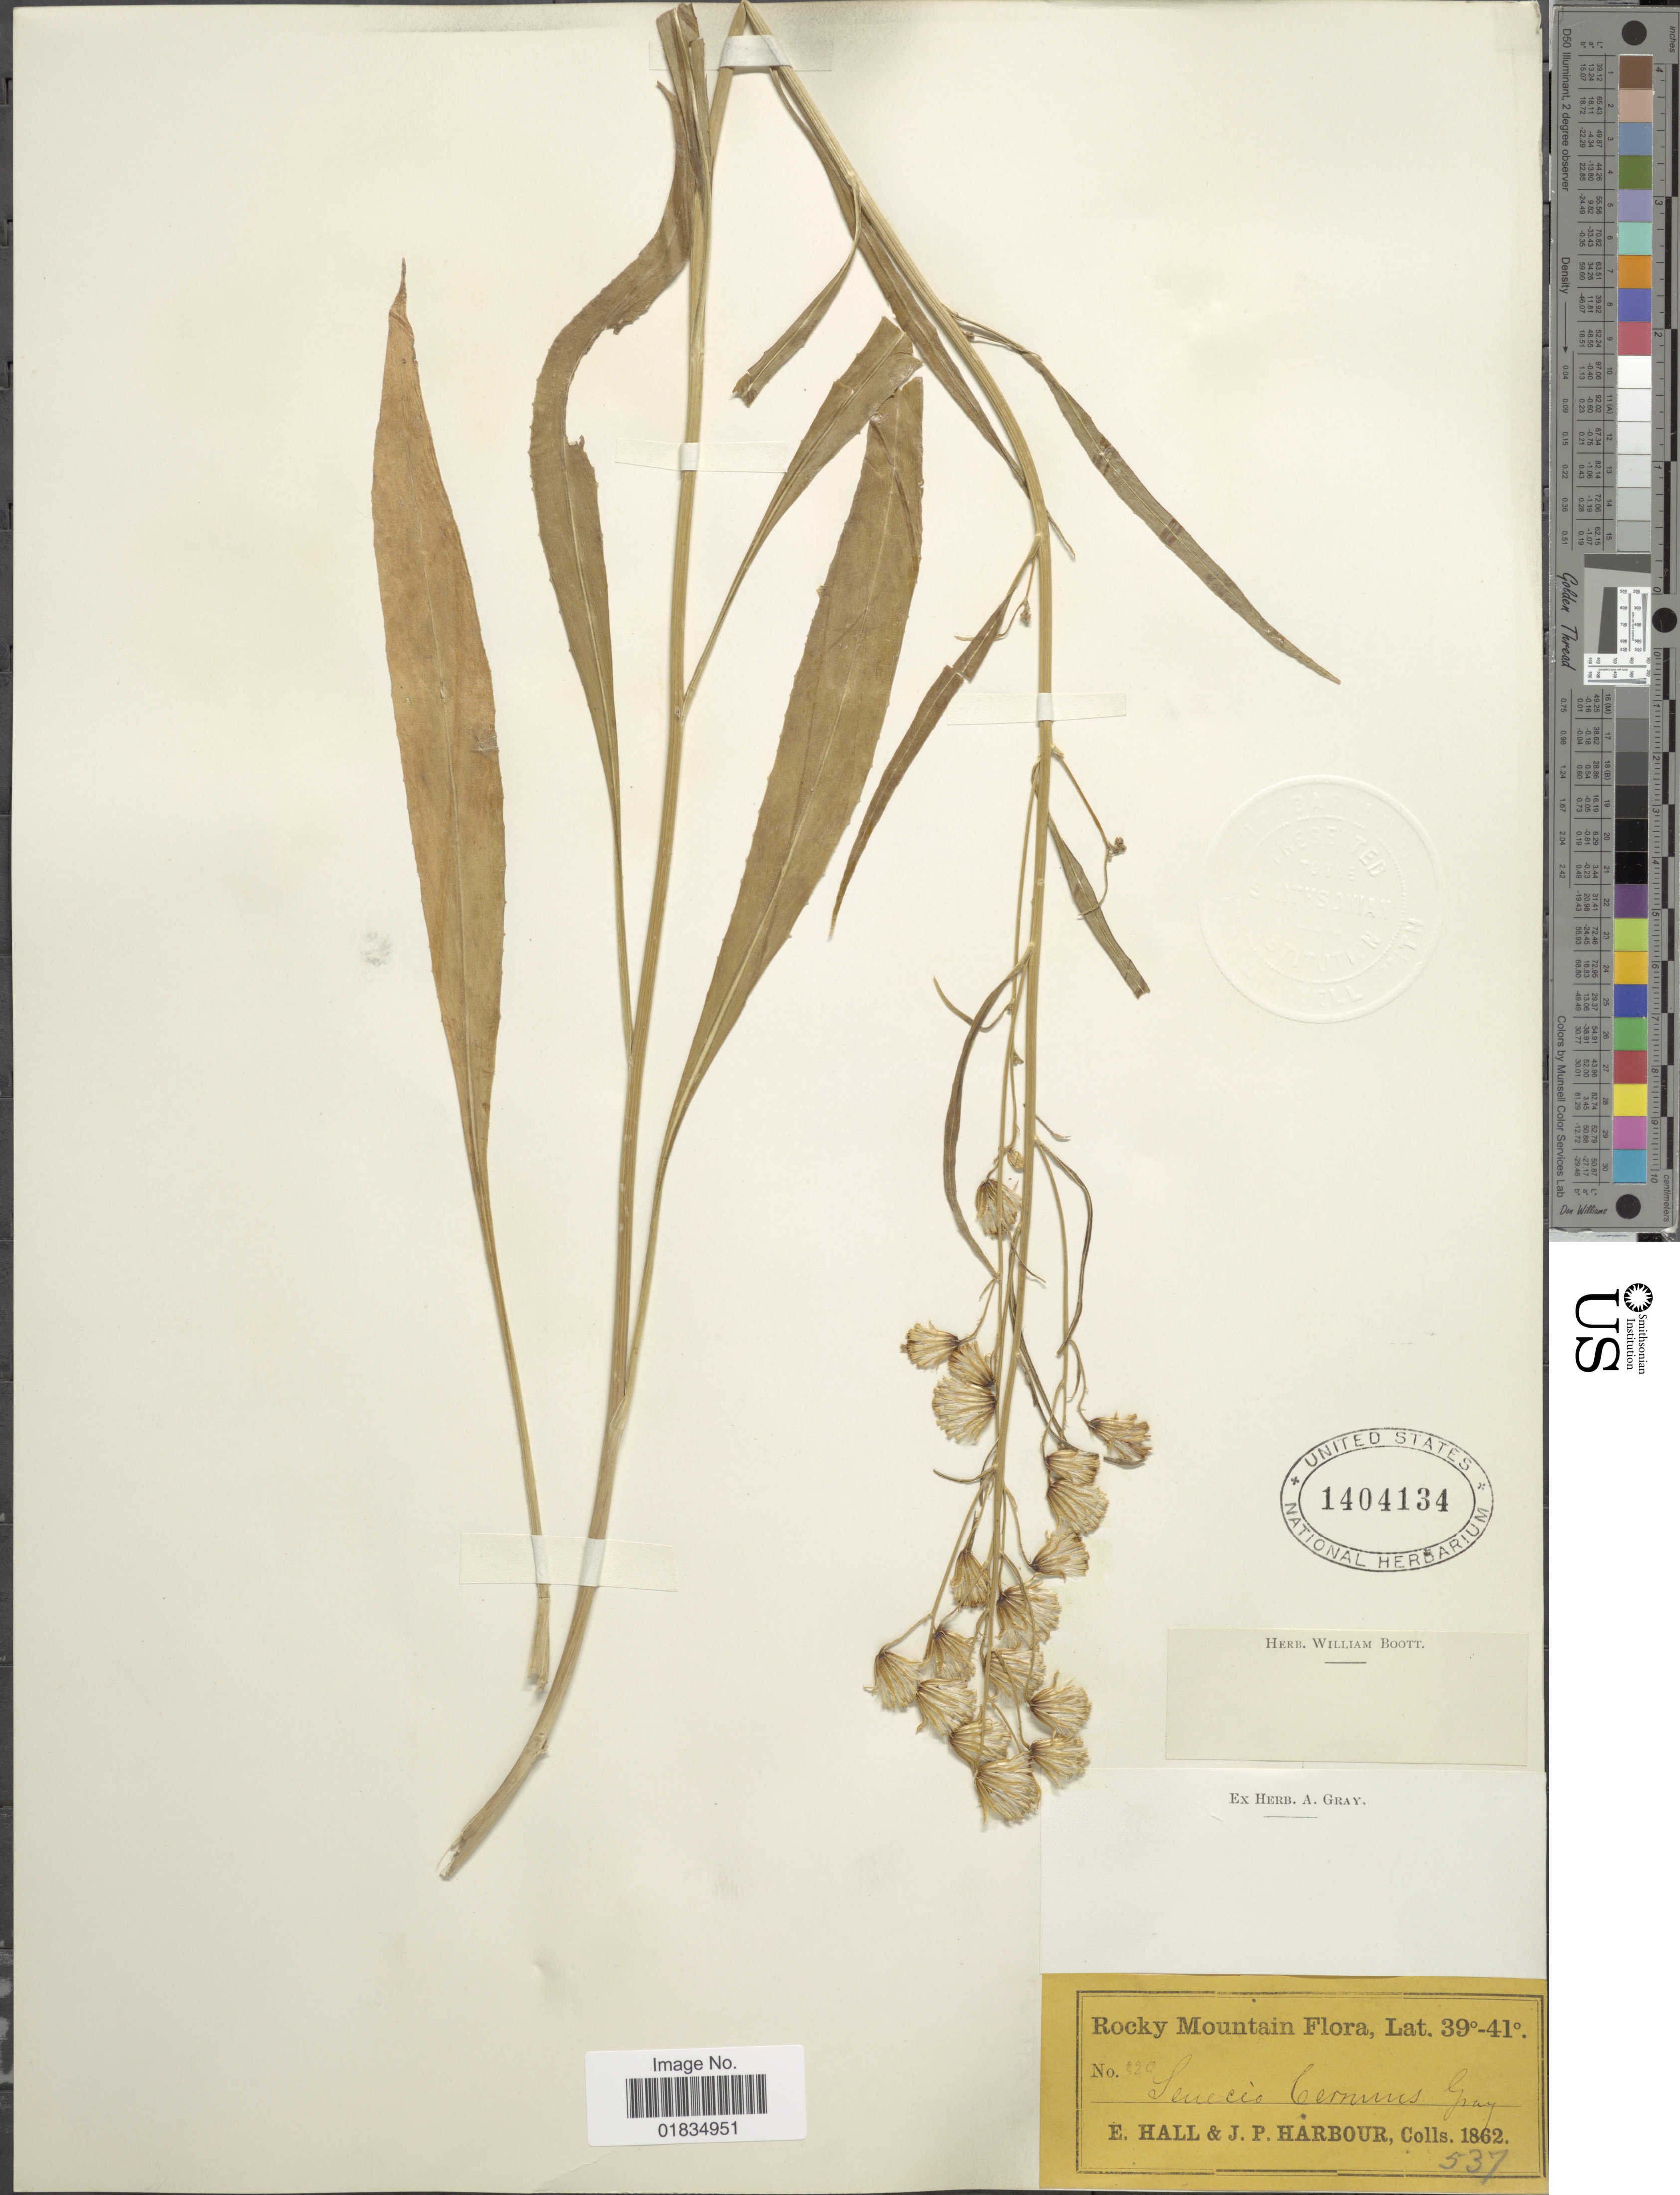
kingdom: Plantae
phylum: Tracheophyta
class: Magnoliopsida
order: Asterales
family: Asteraceae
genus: Senecio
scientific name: Senecio pudicus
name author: Greene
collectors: E. Hall & J. Harbour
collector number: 320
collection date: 1862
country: United States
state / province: Colorado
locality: Rocky Mtns.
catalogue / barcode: US 1404134